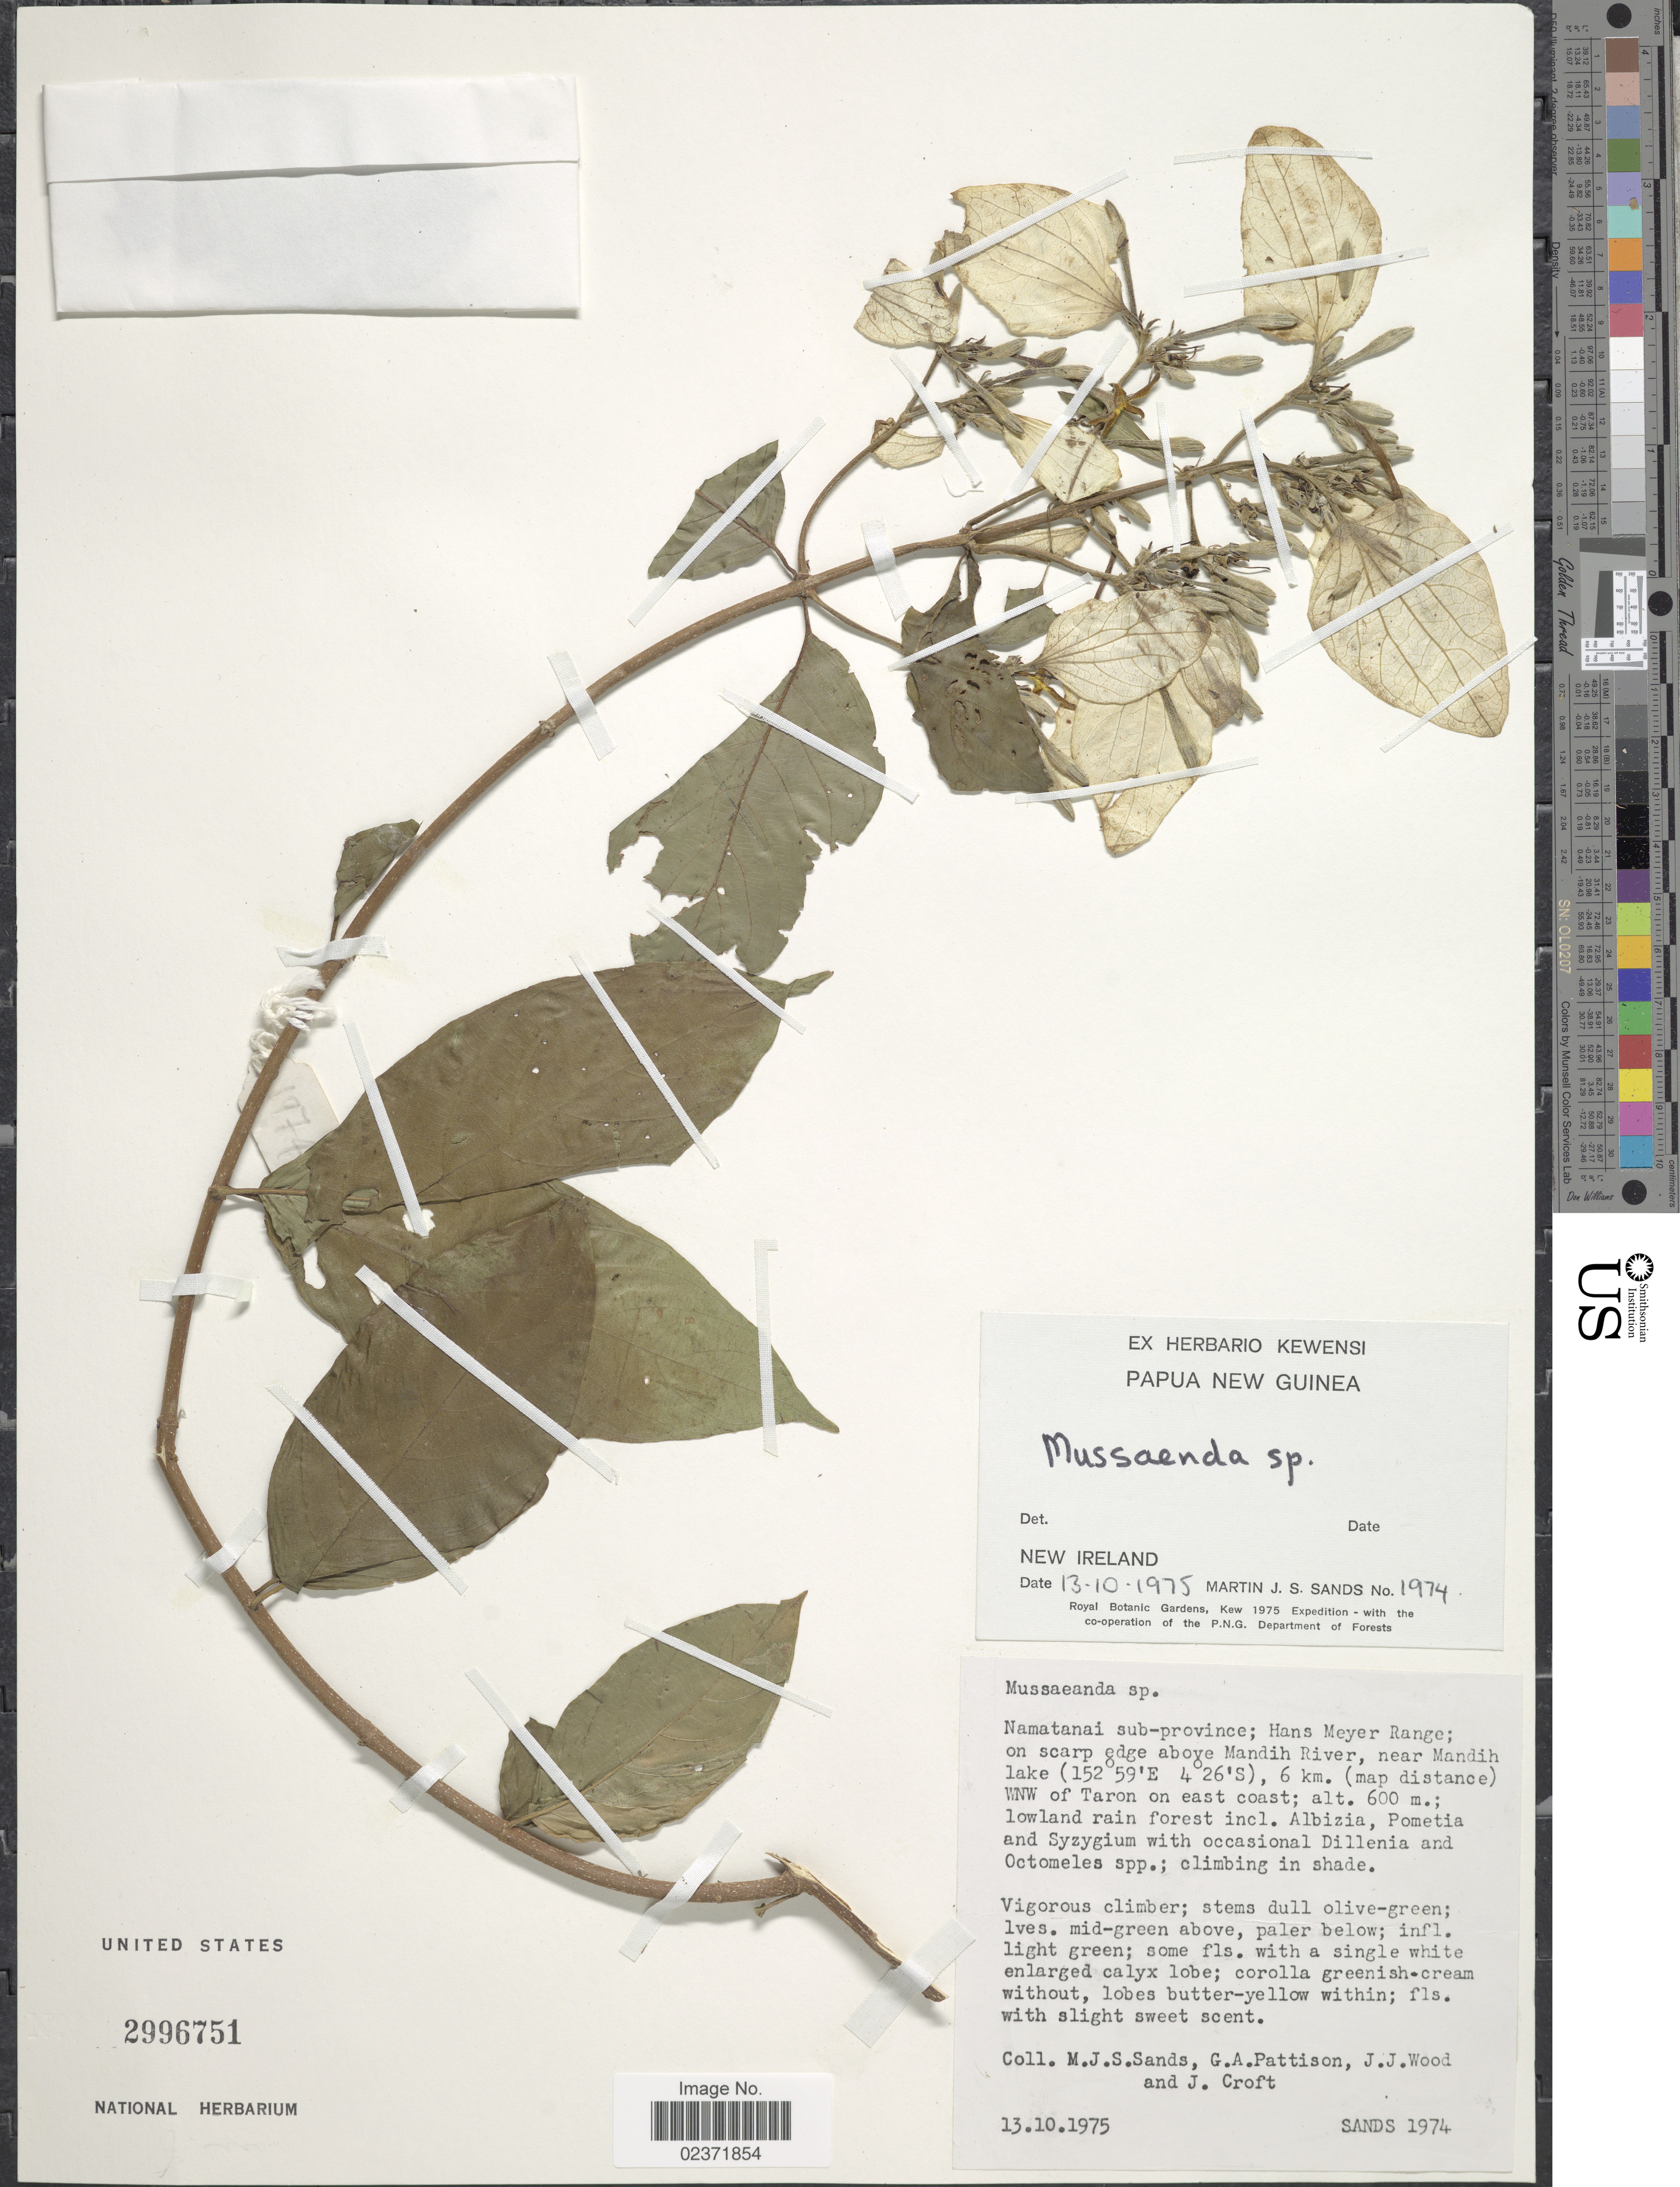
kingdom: Plantae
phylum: Tracheophyta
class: Magnoliopsida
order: Gentianales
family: Rubiaceae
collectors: M. Sands, G. Pattison, J. Wood & J. Croft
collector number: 1974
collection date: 1975-10-13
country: Papua New Guinea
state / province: New Ireland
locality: Namatanai sub-province; Hans Meyer Range; on scarp edge above Mandih River, near Mandih lake, 6 km. (map distance) WNW of Taron on east coast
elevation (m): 600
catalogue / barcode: US 2996751